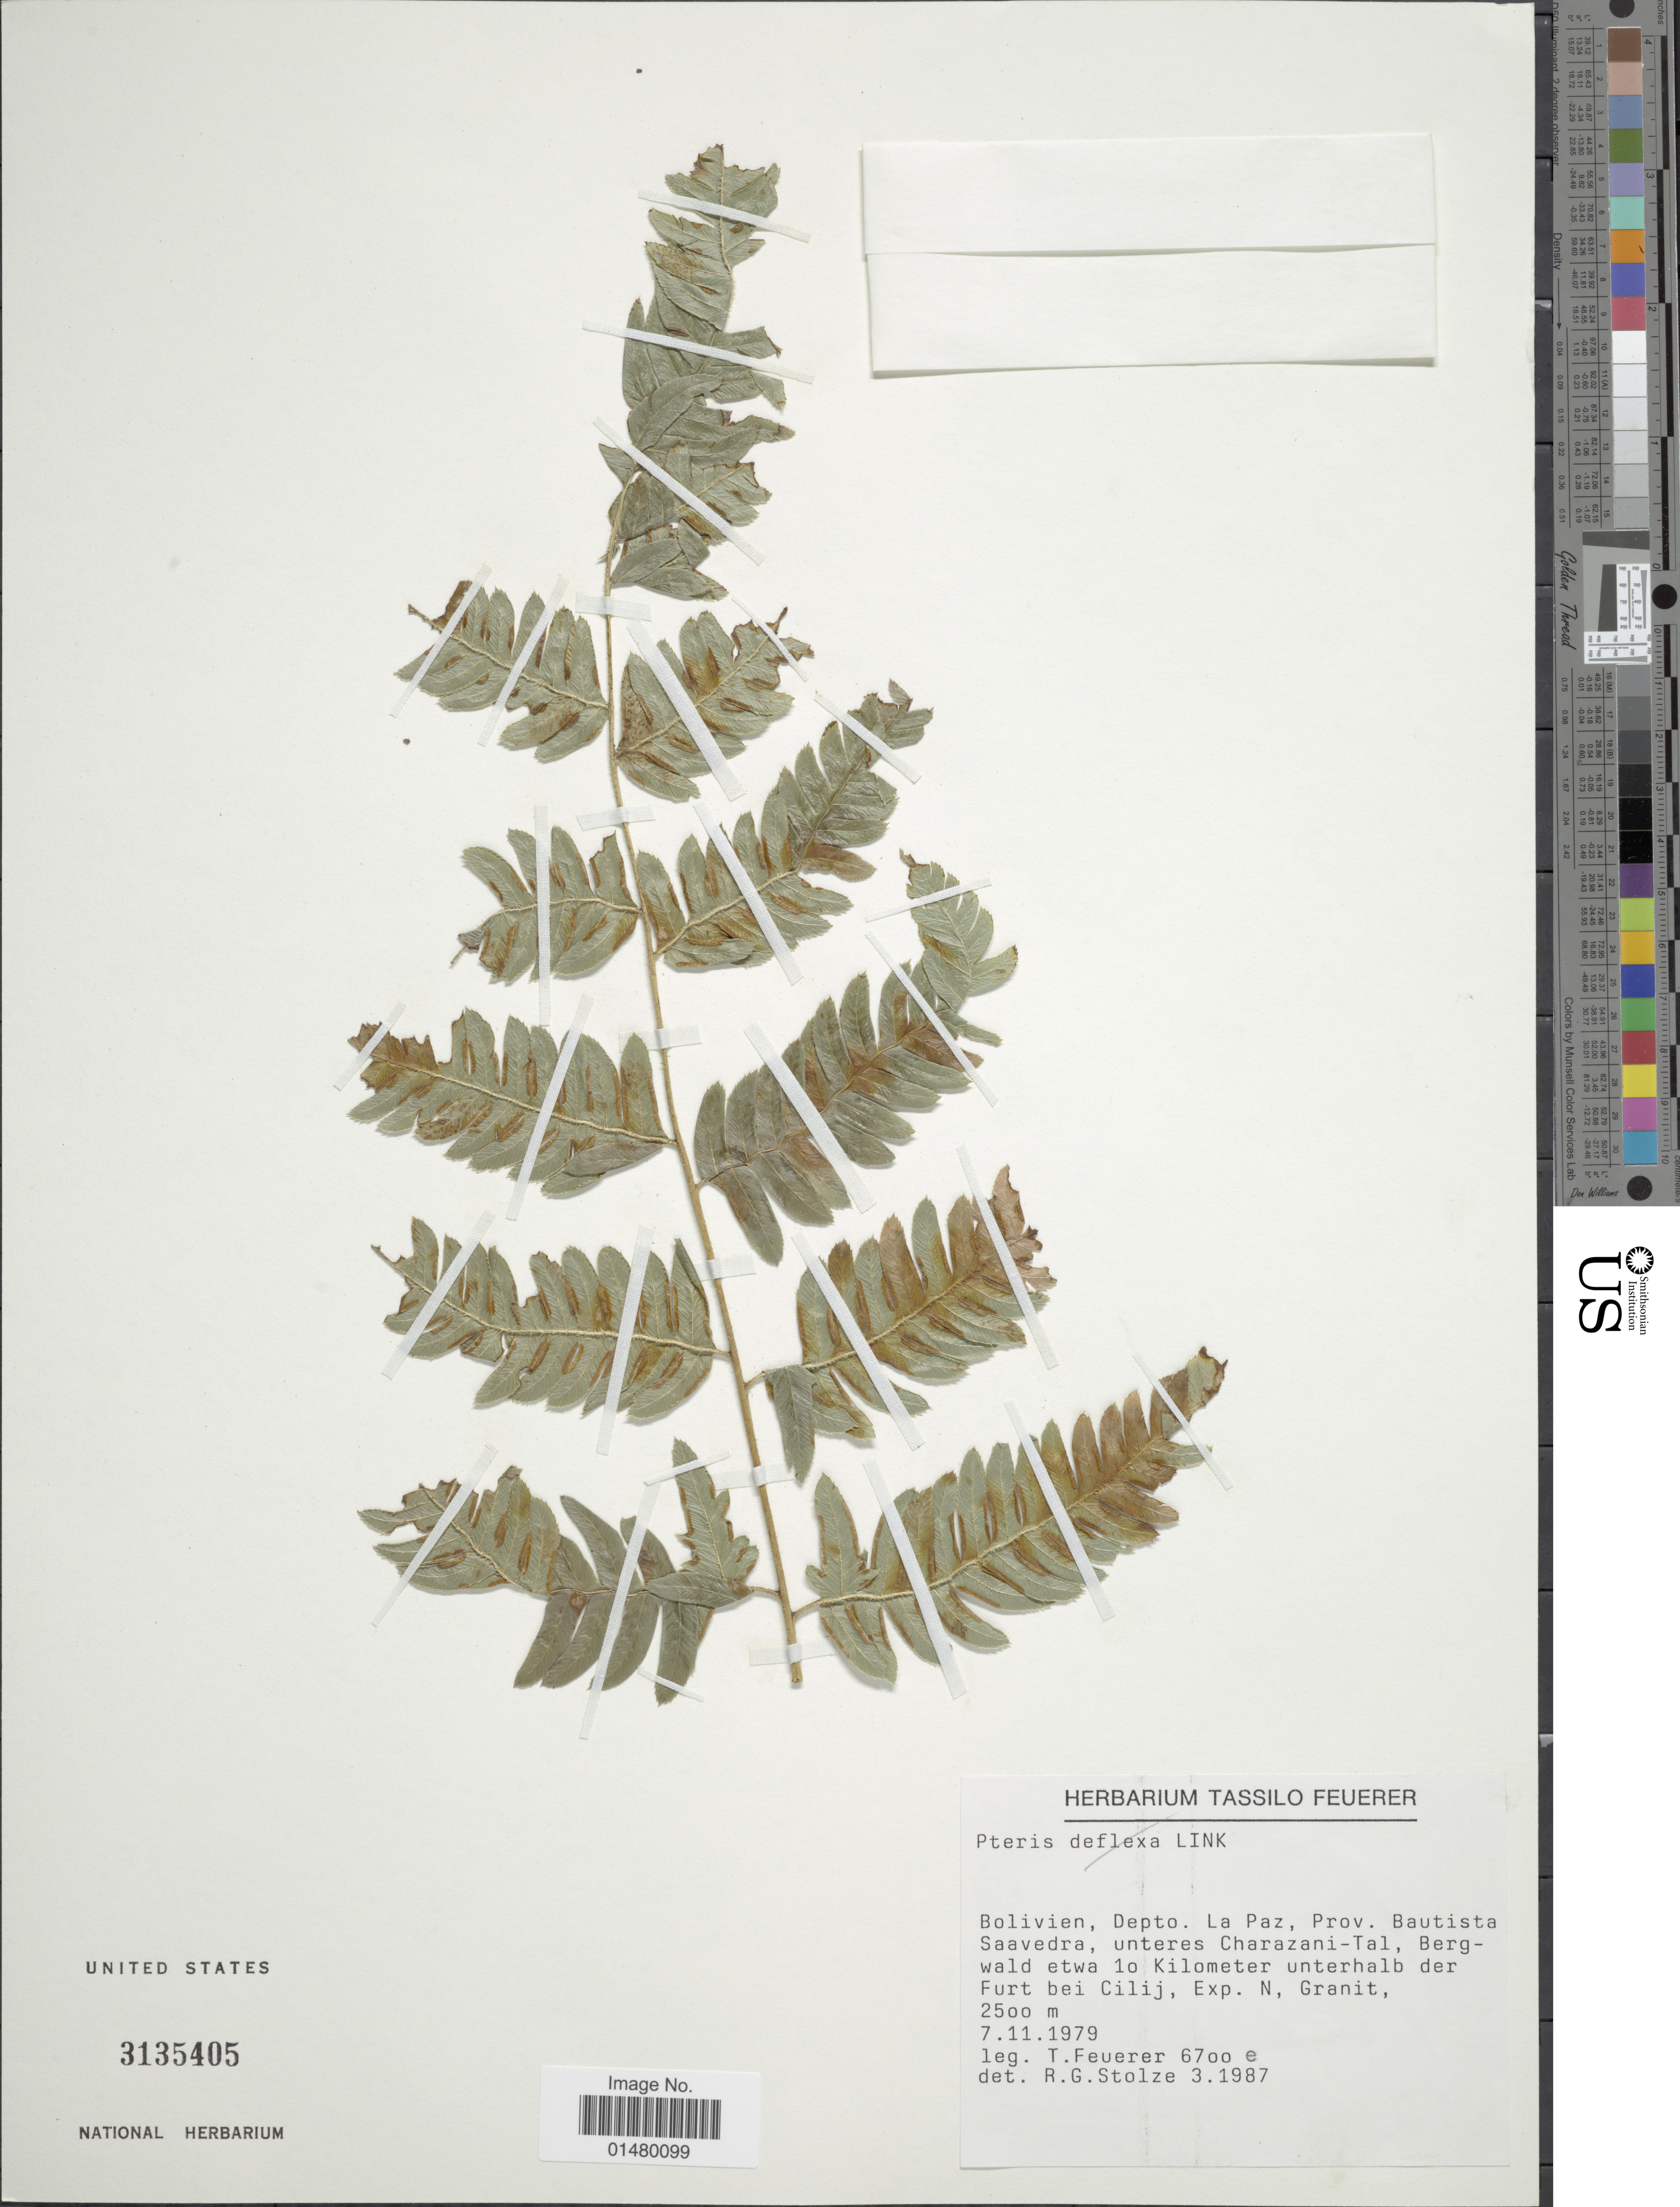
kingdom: Plantae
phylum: Tracheophyta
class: Polypodiopsida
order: Polypodiales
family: Pteridaceae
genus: Pteris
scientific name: Pteris sp.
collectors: T. Feuerer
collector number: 6700 e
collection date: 1979-11-07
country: Bolivia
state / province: La Paz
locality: Depto La Paz, Prov. Bautista Saavedra, unteres Charaani-Tal, Bergwald etwa 10 kilometer unterhalb der Furt bei Cilij, Exp. N, Granit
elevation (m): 2500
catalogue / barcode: US 3135405